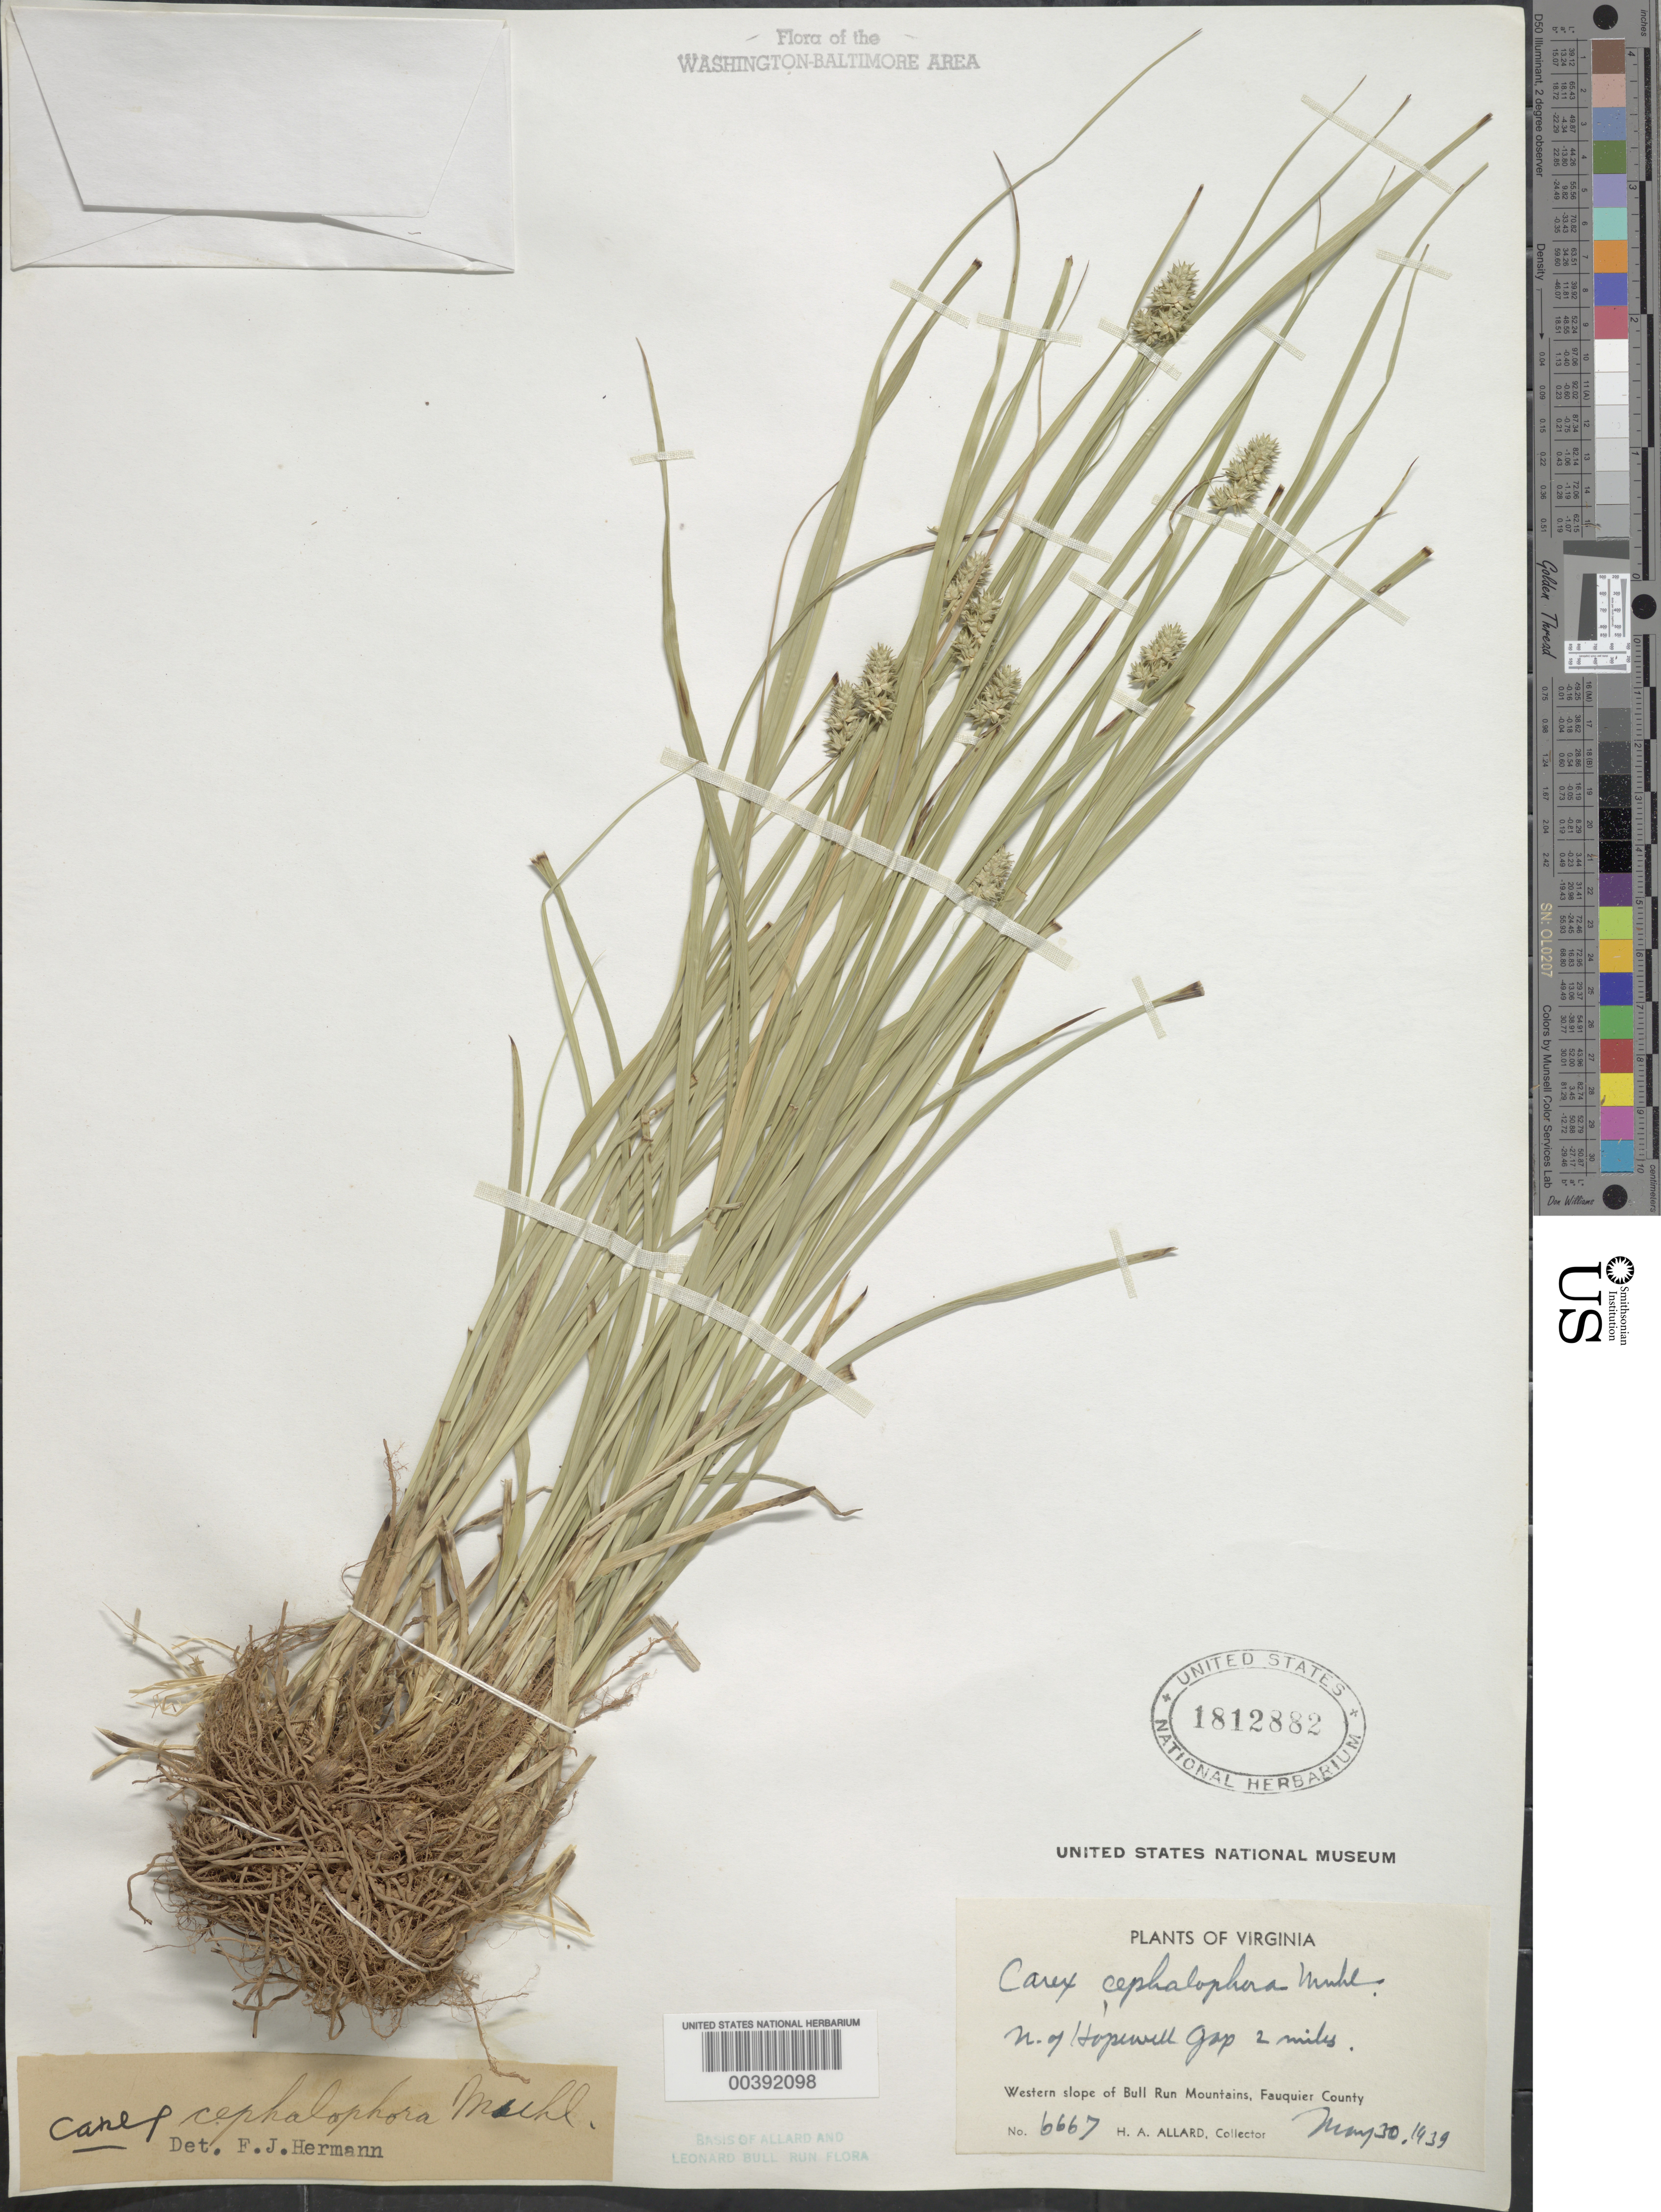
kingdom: Plantae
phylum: Tracheophyta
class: Liliopsida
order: Poales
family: Cyperaceae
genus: Carex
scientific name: Carex cephalophora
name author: Muhl. ex Willd.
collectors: H. A. Allard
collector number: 6667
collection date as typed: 30 May 1939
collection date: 1939-05-30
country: United States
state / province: Virginia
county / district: Fauquier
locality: N of Hopewell Gap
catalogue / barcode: US 1812882